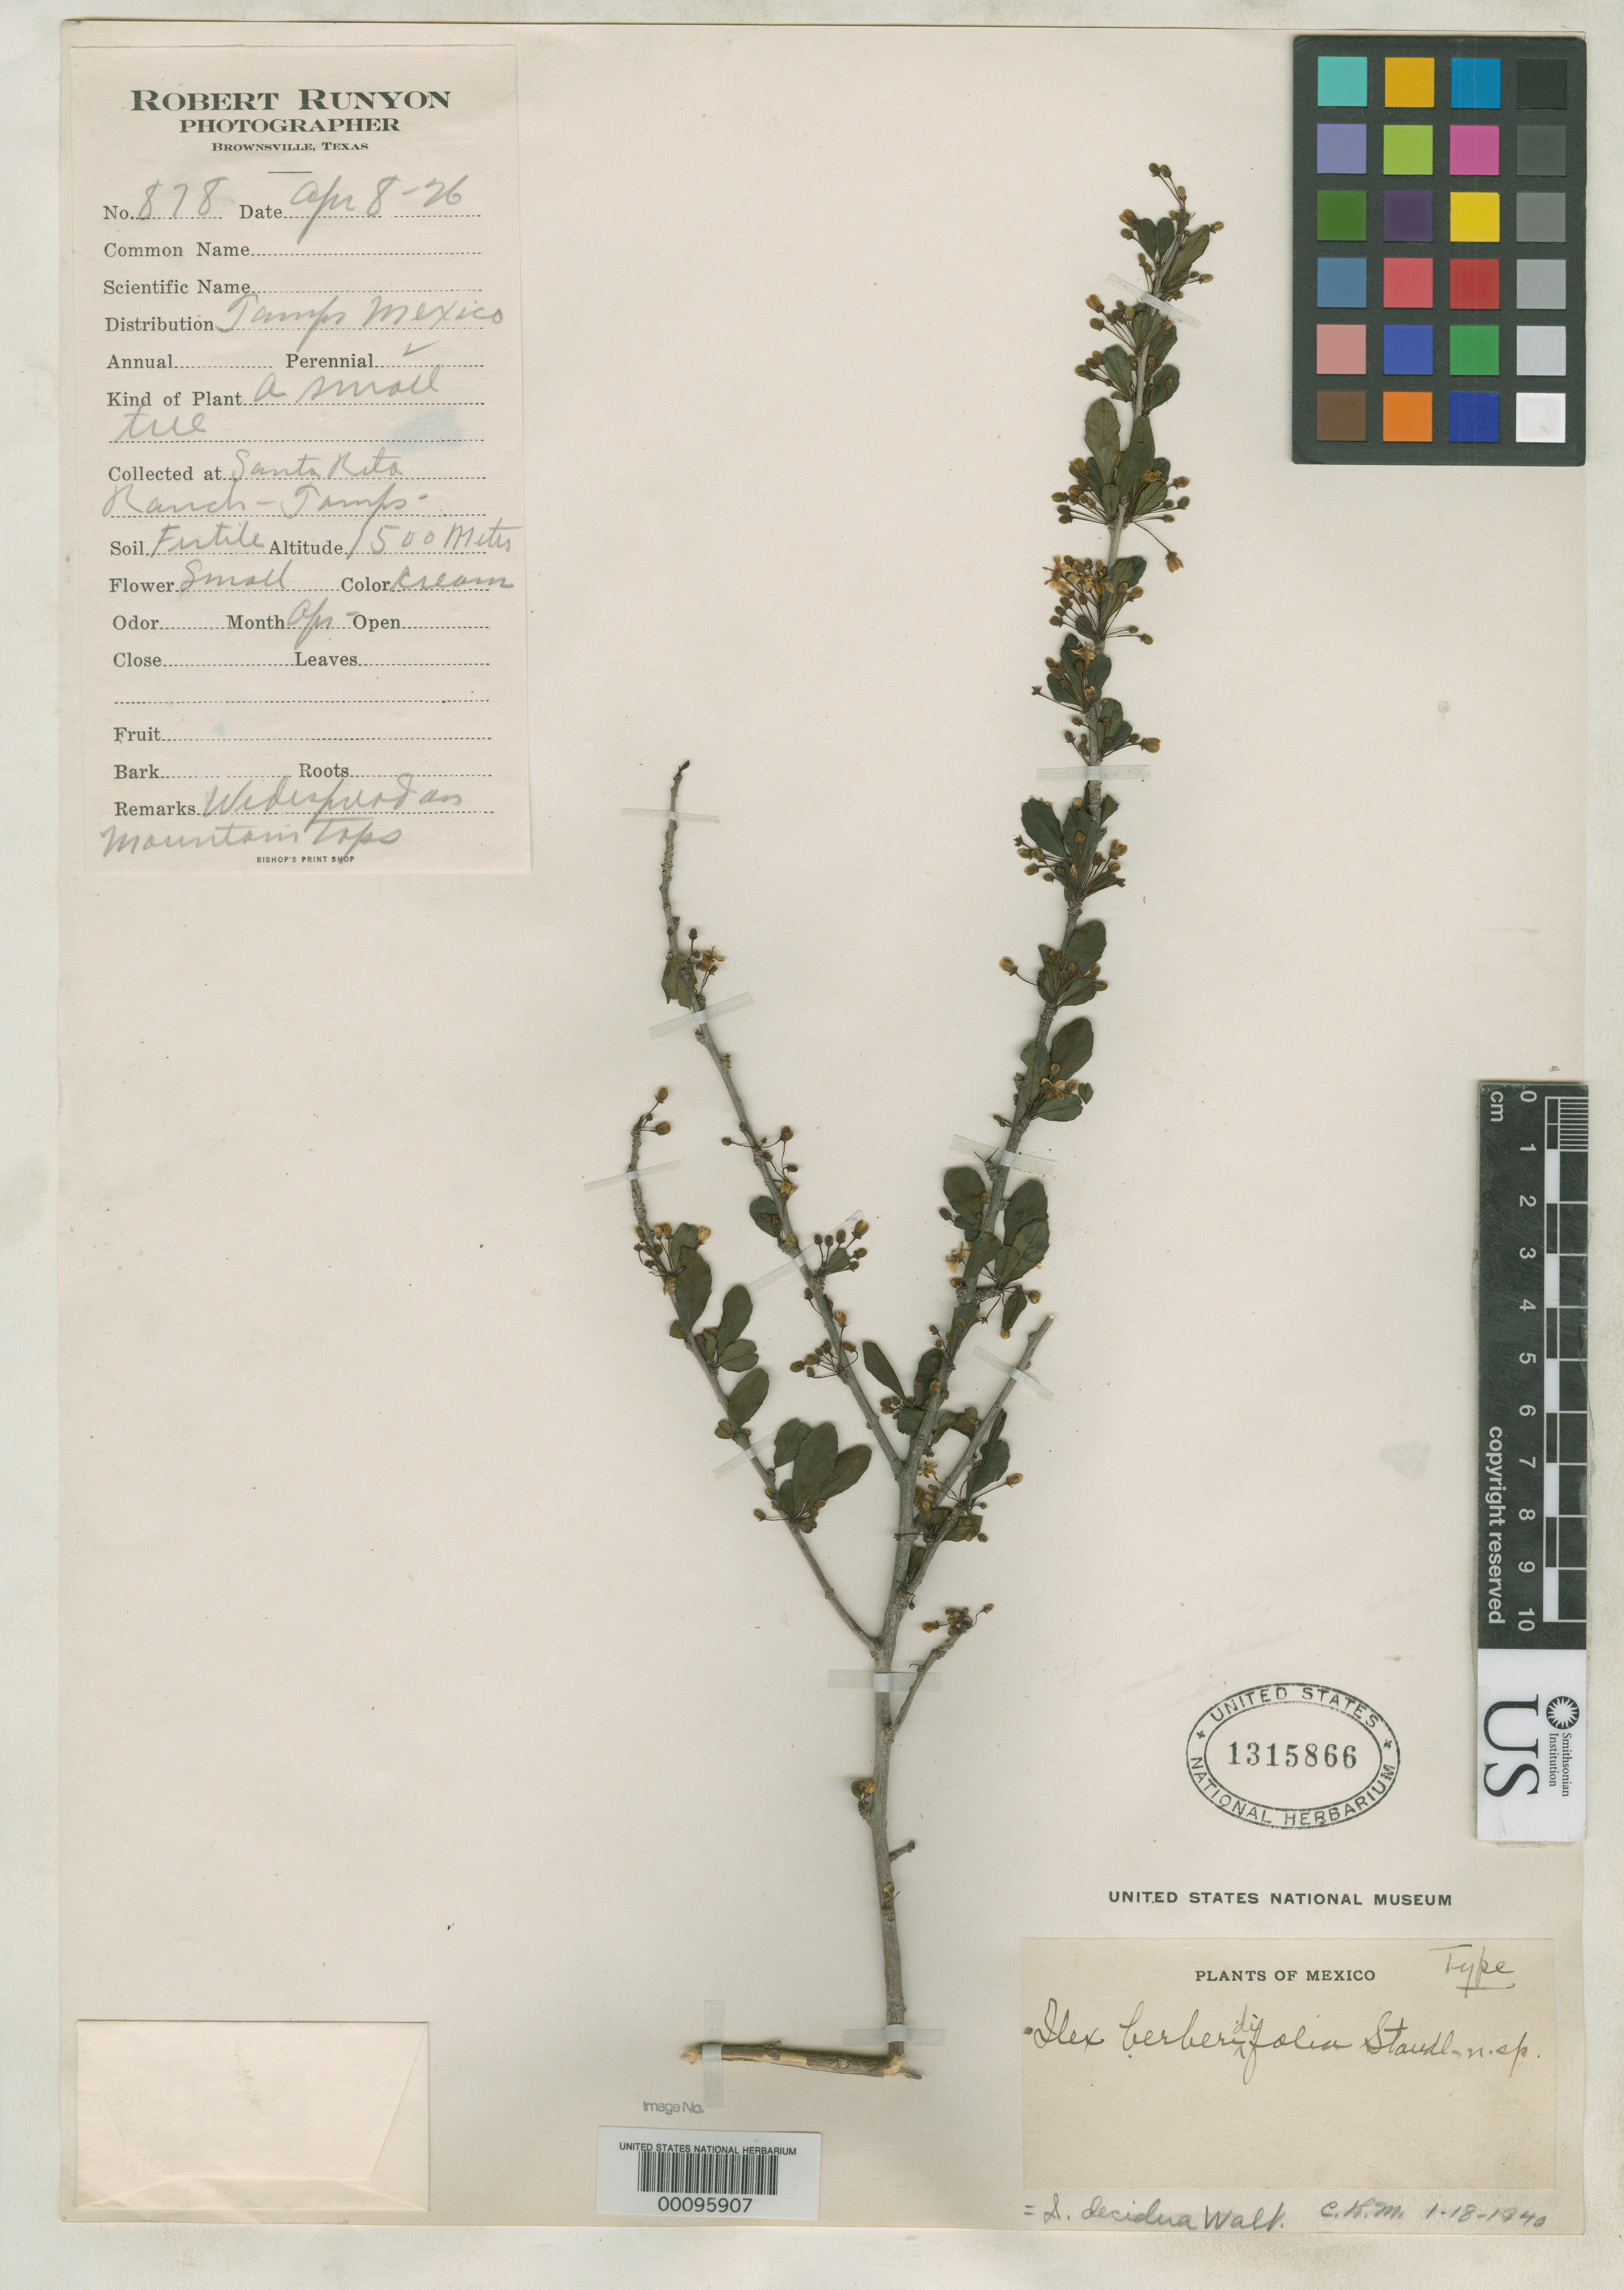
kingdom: Plantae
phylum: Tracheophyta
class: Magnoliopsida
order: Aquifoliales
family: Aquifoliaceae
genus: Ilex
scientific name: Ilex berberidifolia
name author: Standl.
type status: Holotype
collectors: R. Runyon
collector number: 878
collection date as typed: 08 Apr 1926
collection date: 1926-04-08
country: Mexico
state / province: Tamaulipas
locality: Santa Rita Ranch.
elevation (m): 500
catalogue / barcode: US 1315866